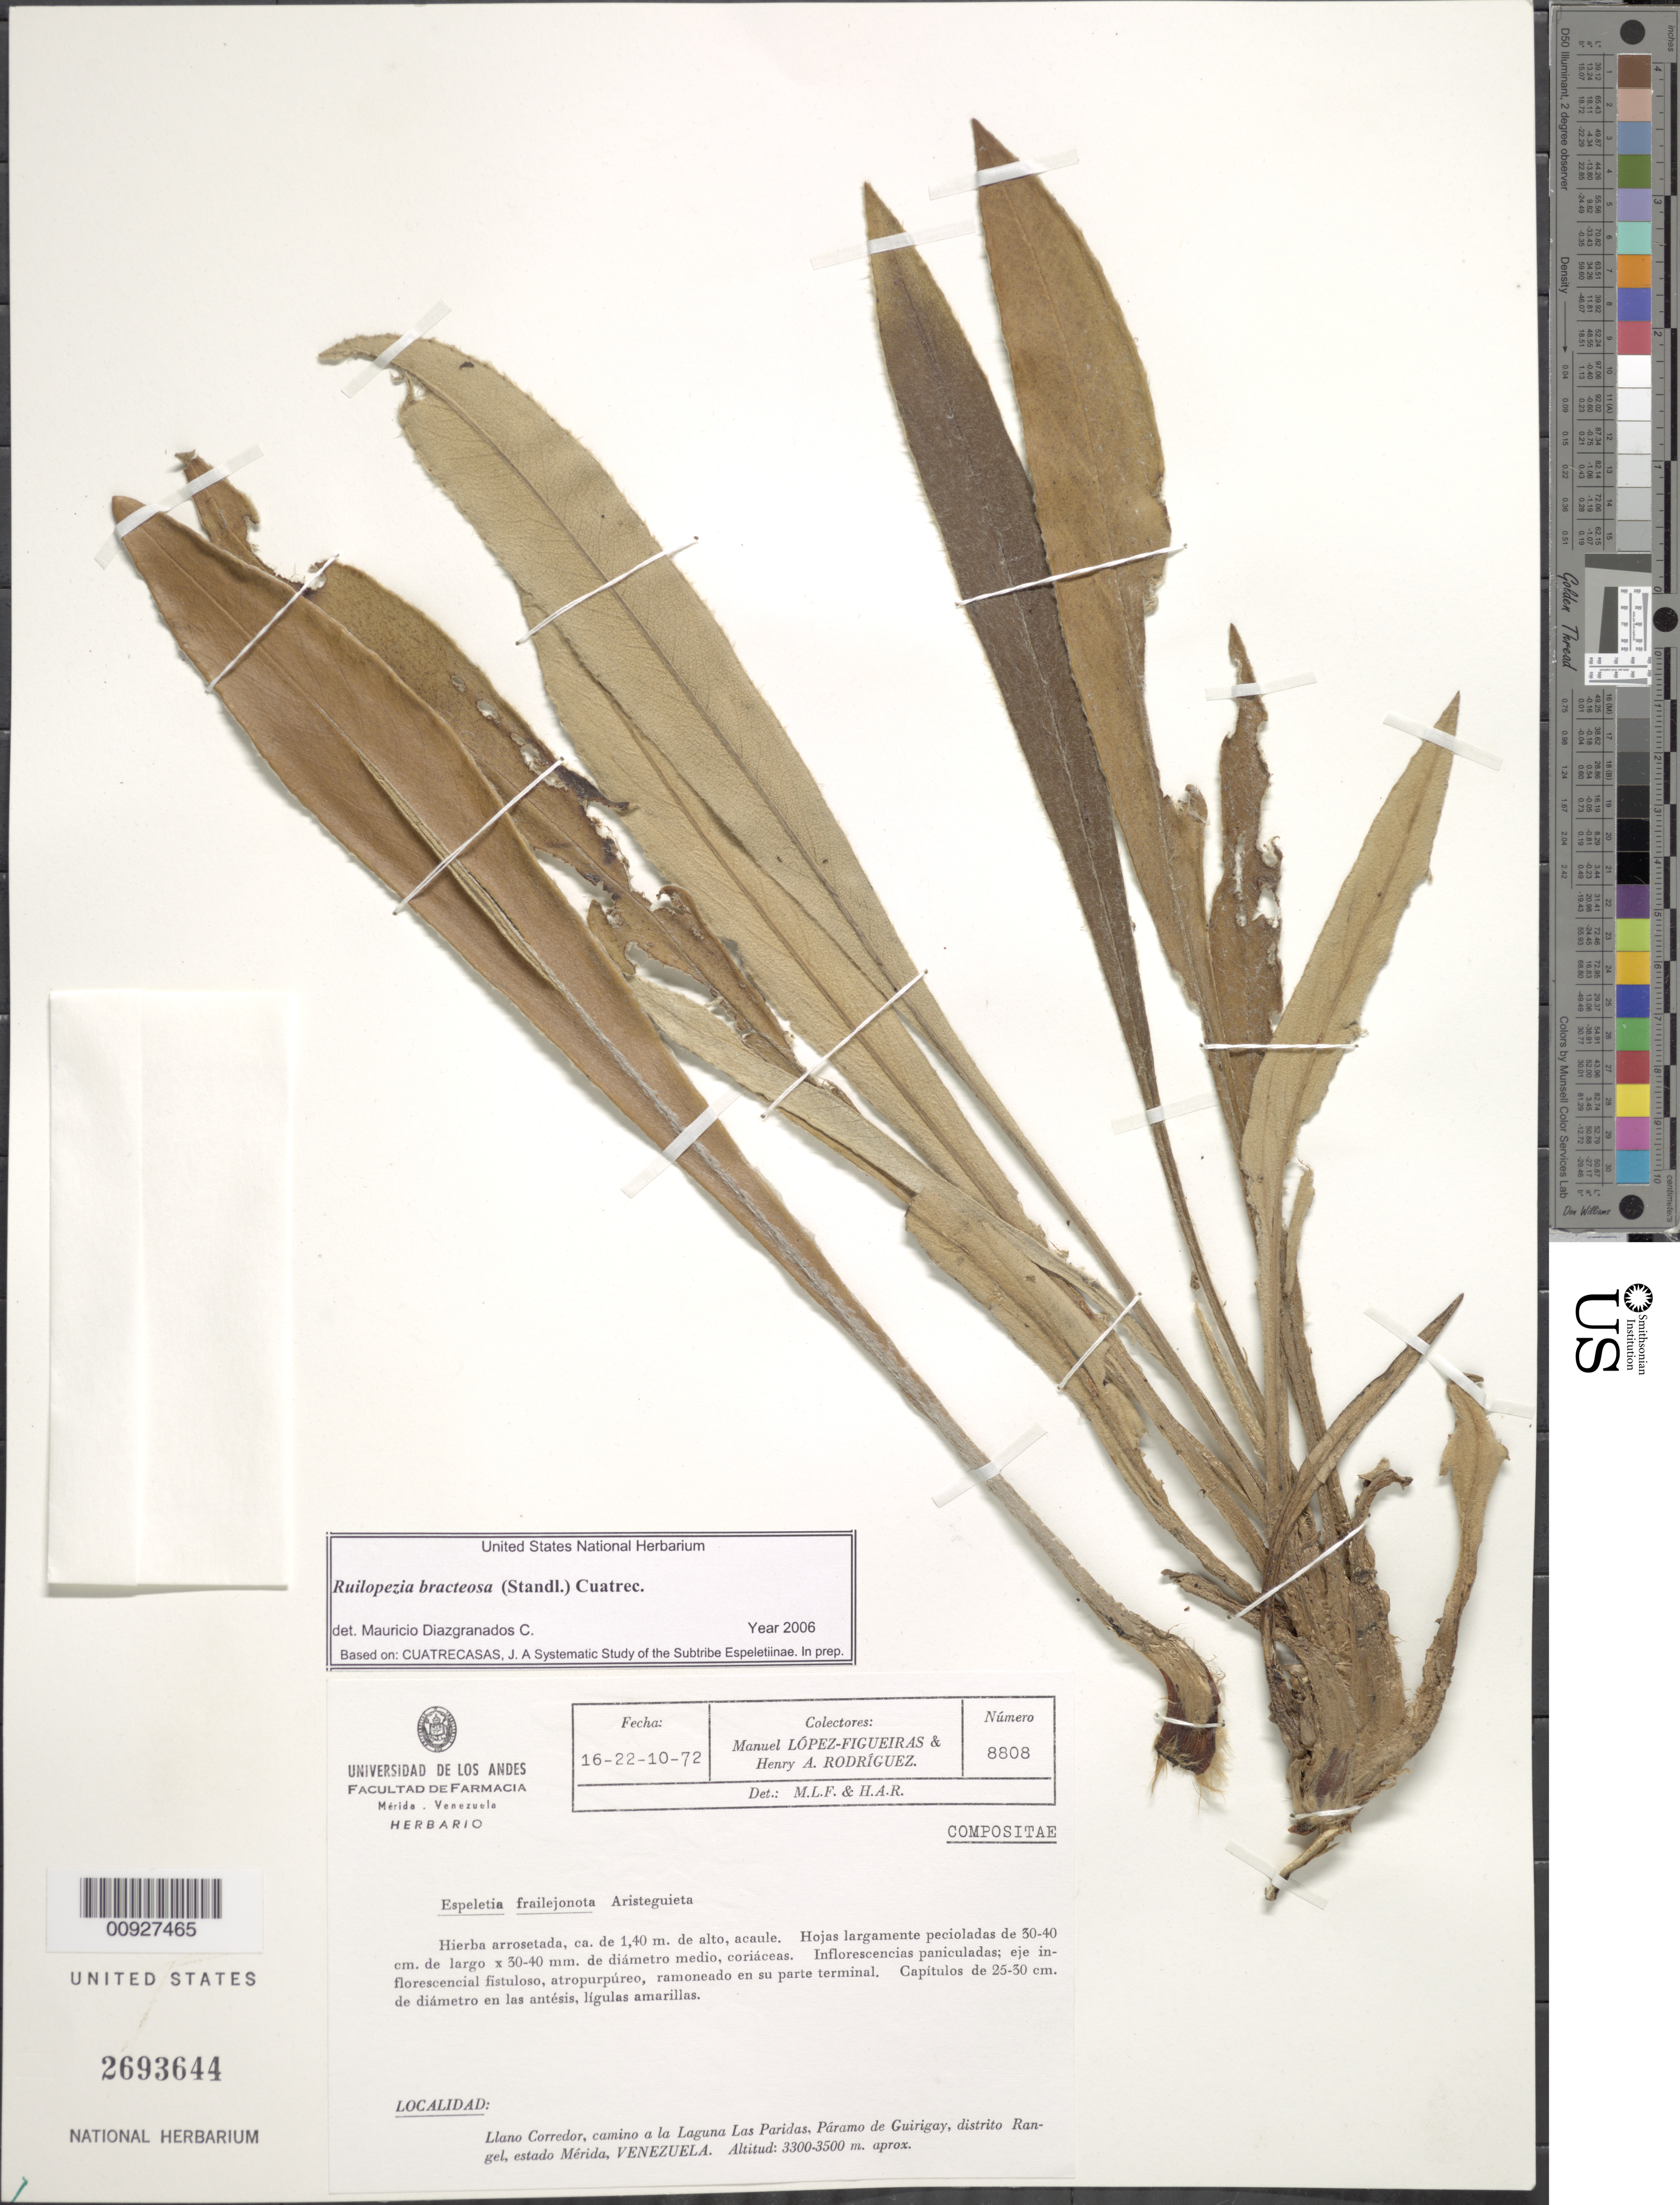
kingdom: Plantae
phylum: Tracheophyta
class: Magnoliopsida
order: Asterales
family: Asteraceae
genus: Ruilopezia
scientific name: Ruilopezia bracteosa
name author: (Standl.) Cuatrec.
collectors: M. López Figueiras & H. A. Rodriguez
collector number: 8808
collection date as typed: Transcribed d/m/y: 16/10/72 to 22/10/72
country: Venezuela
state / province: Mérida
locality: Llano Corredor, camino a la Laguna Las Paridas, Paramo de Guirigay, Distrito Rangel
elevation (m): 3300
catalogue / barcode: US 2693644